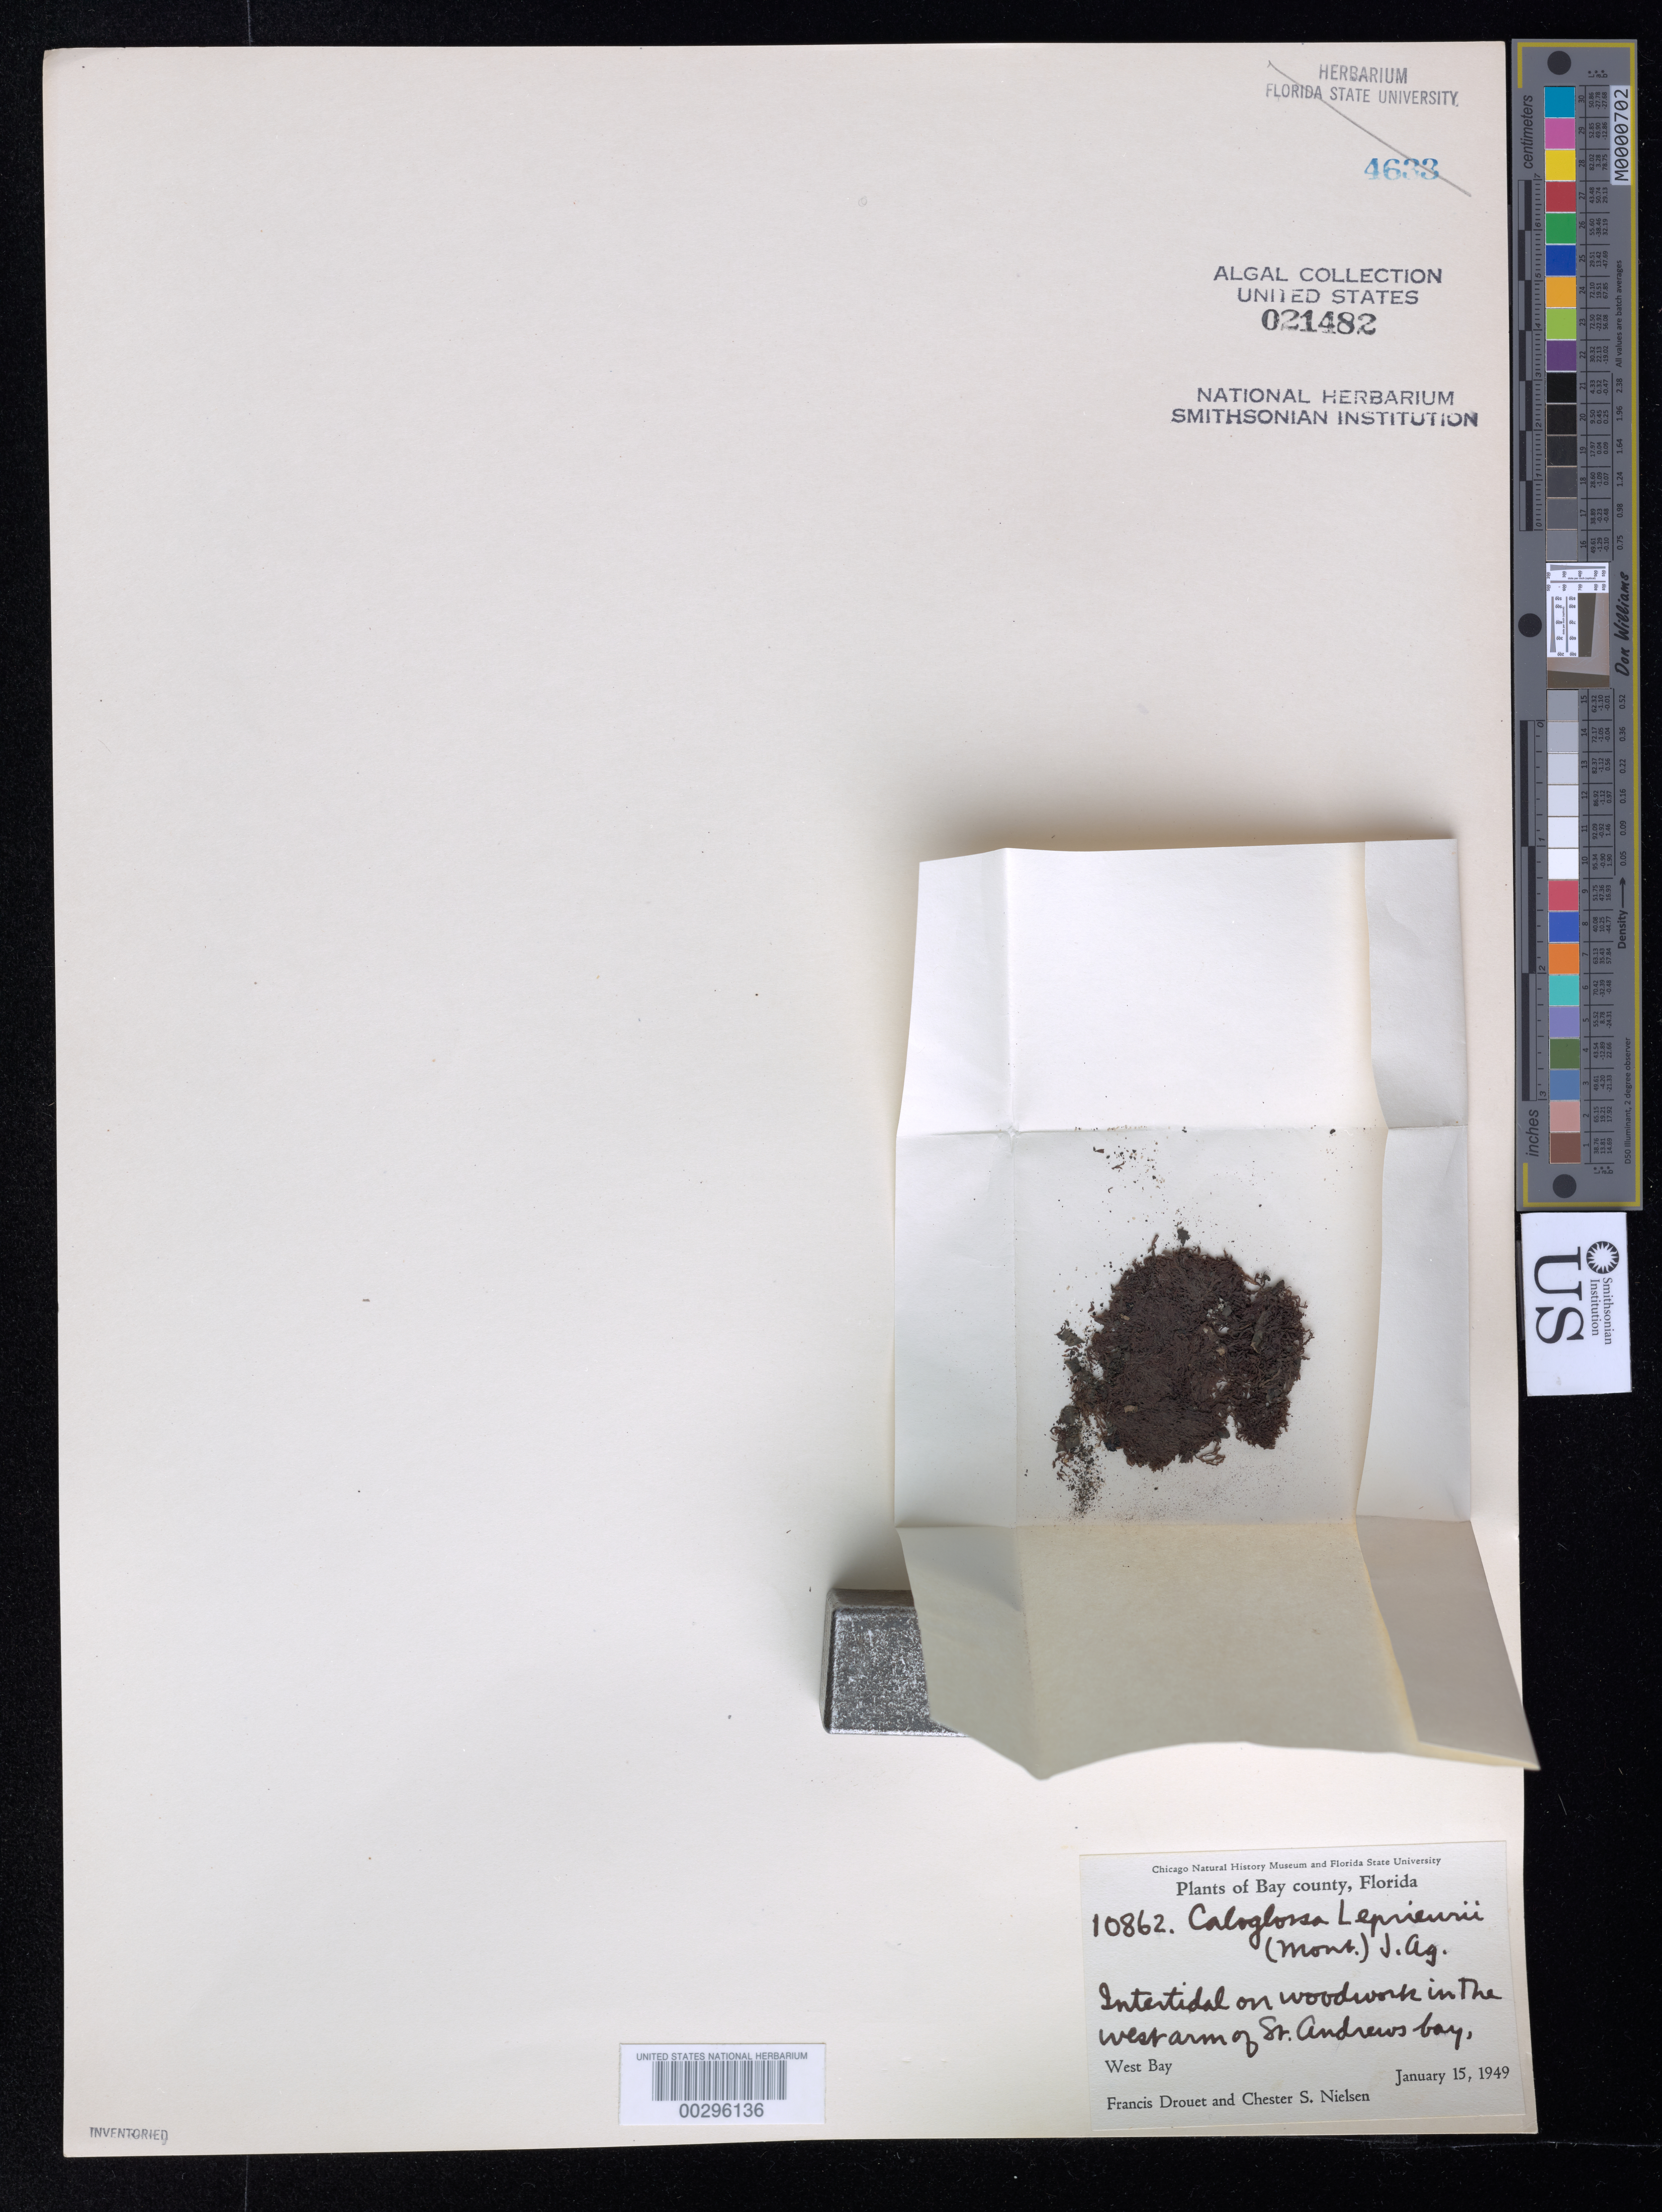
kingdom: Plantae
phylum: Rhodophyta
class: Florideophyceae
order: Ceramiales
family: Delesseriaceae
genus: Caloglossa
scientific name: Caloglossa leprieurii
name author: (Mont.) G. Martens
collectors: F. E. Drouet & C. S. Nielsen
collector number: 10862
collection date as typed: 15 Jan 1949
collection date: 1949-01-15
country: United States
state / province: Florida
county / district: Bay County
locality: St. Andrew Bay, West Bay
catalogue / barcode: US 21482